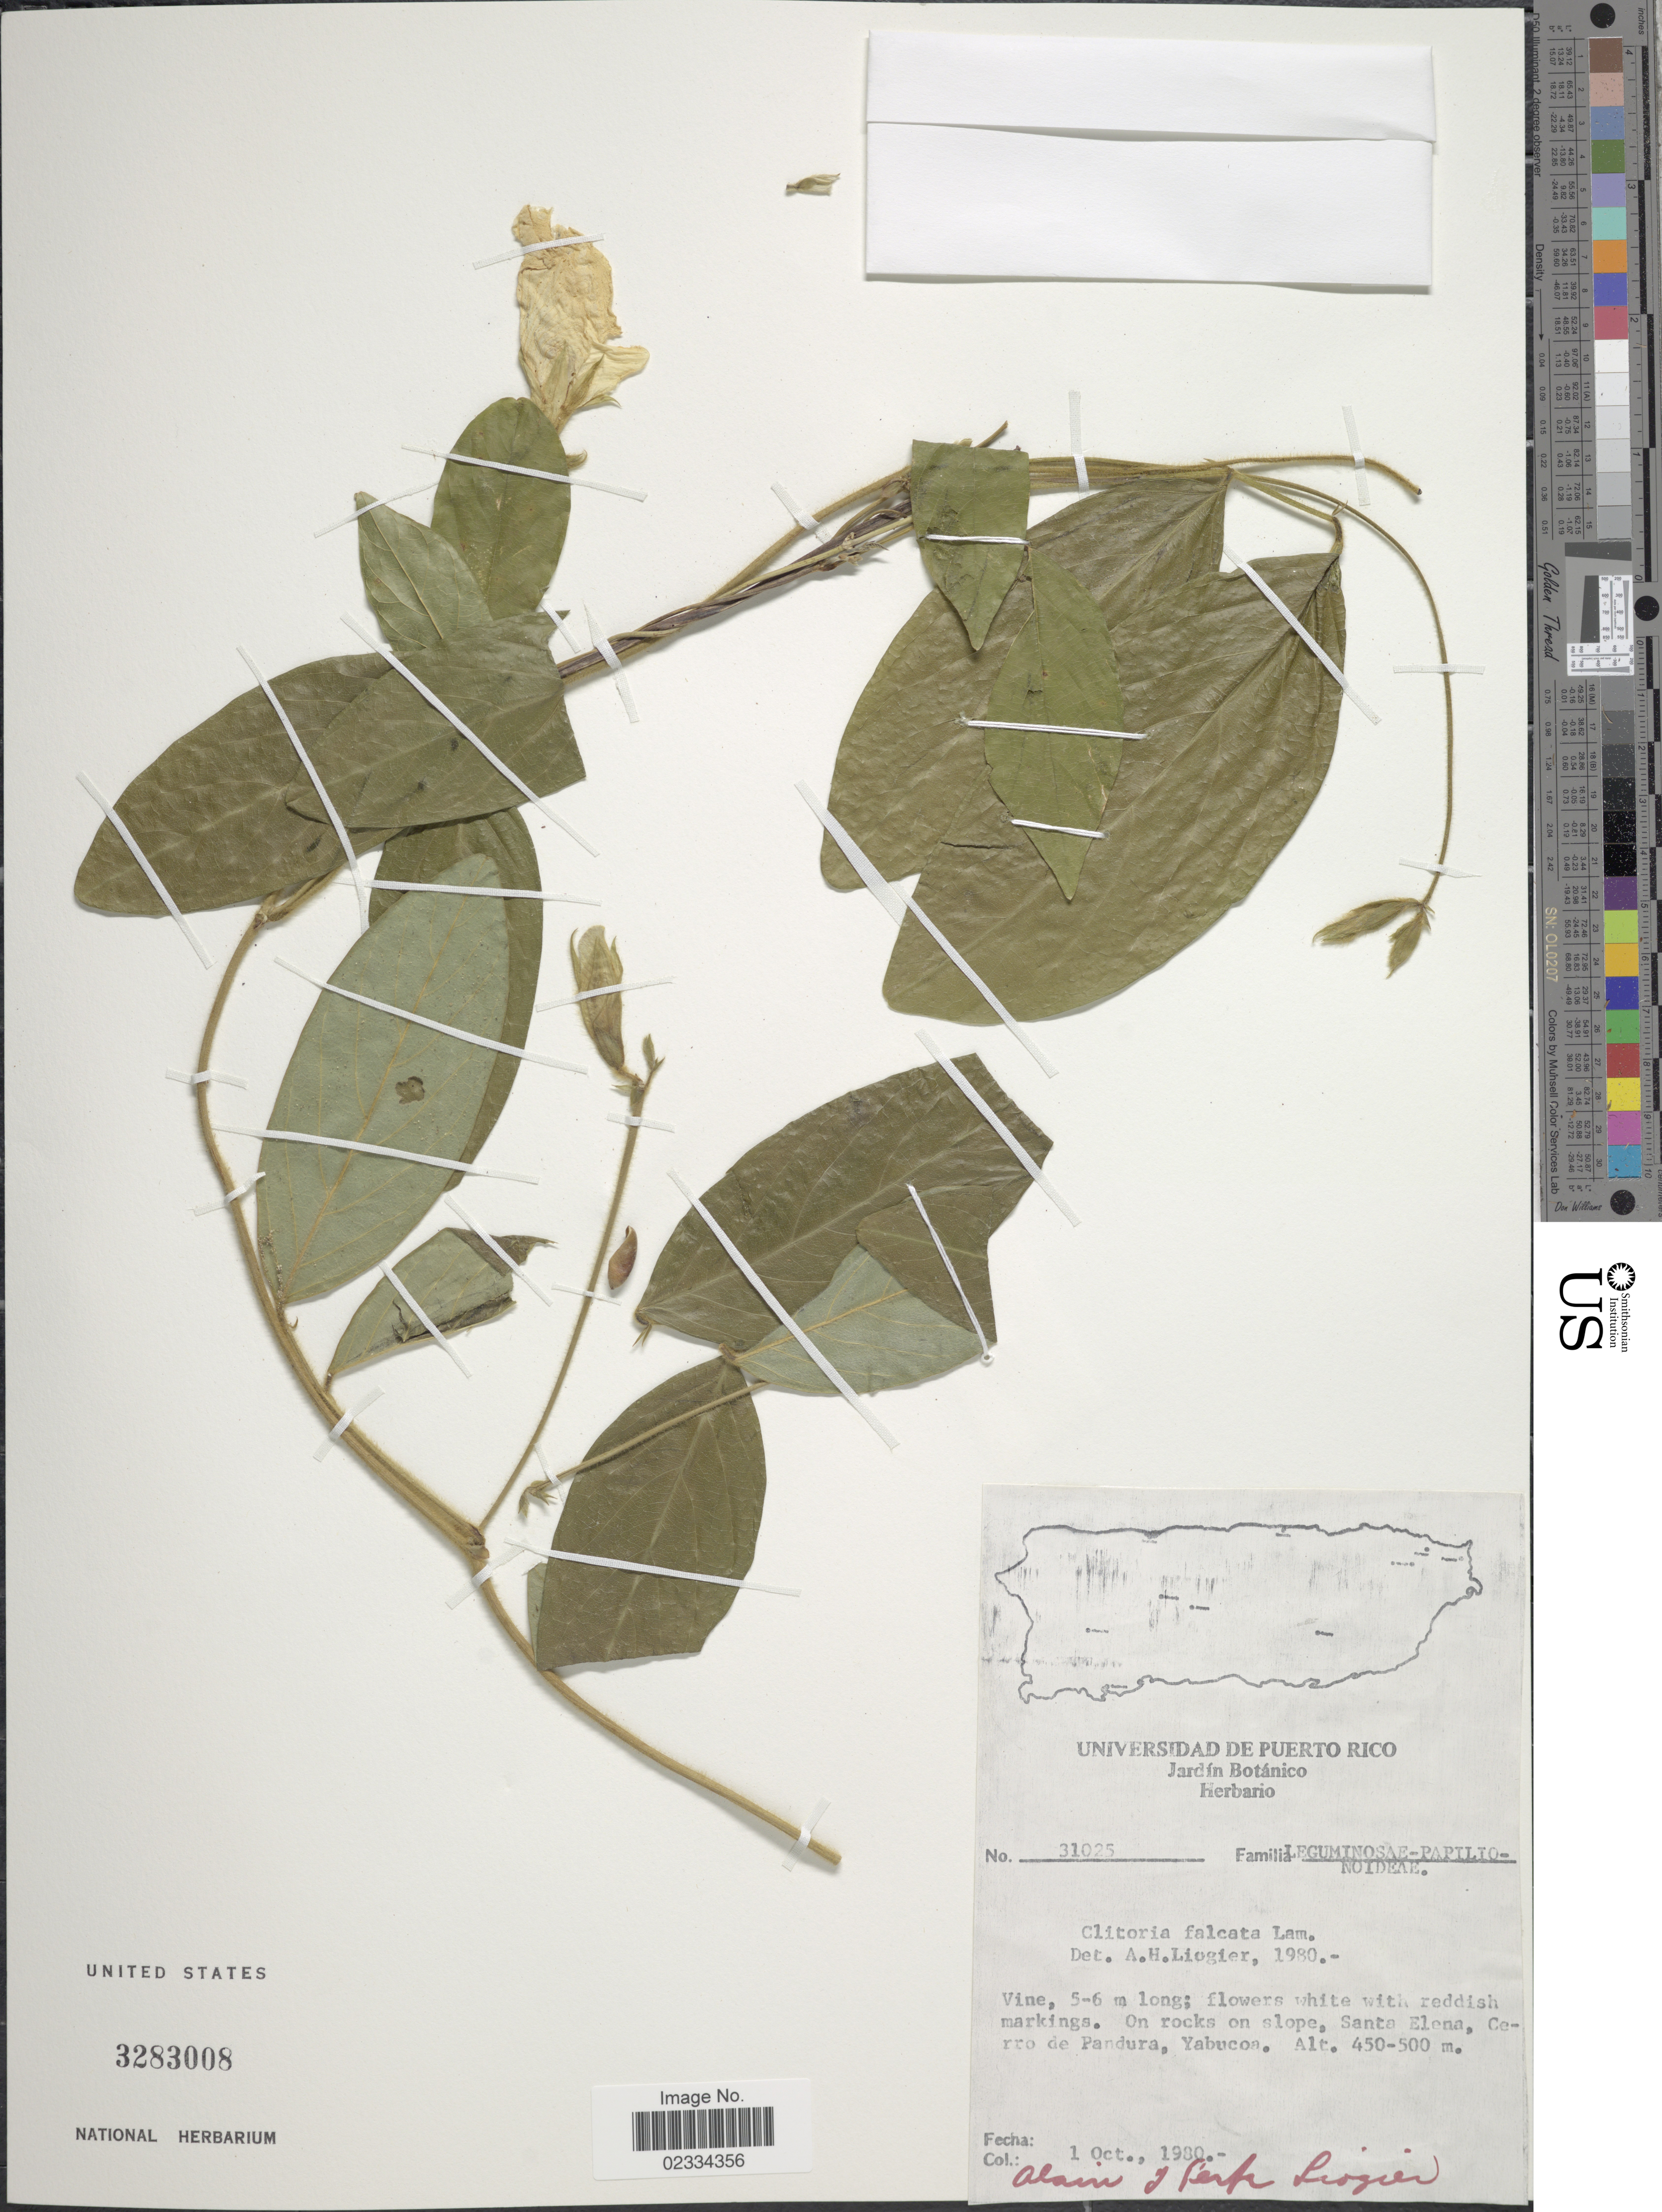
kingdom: Plantae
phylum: Tracheophyta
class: Magnoliopsida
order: Fabales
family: Fabaceae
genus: Clitoria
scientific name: Clitoria falcata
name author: Lam.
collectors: A. H. Liogier & M. P. Liogier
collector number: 31025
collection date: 1980-10-01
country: Puerto Rico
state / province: Yabucoa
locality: Santa Elena, Cerro de Pandura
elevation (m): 450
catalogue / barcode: US 3283008